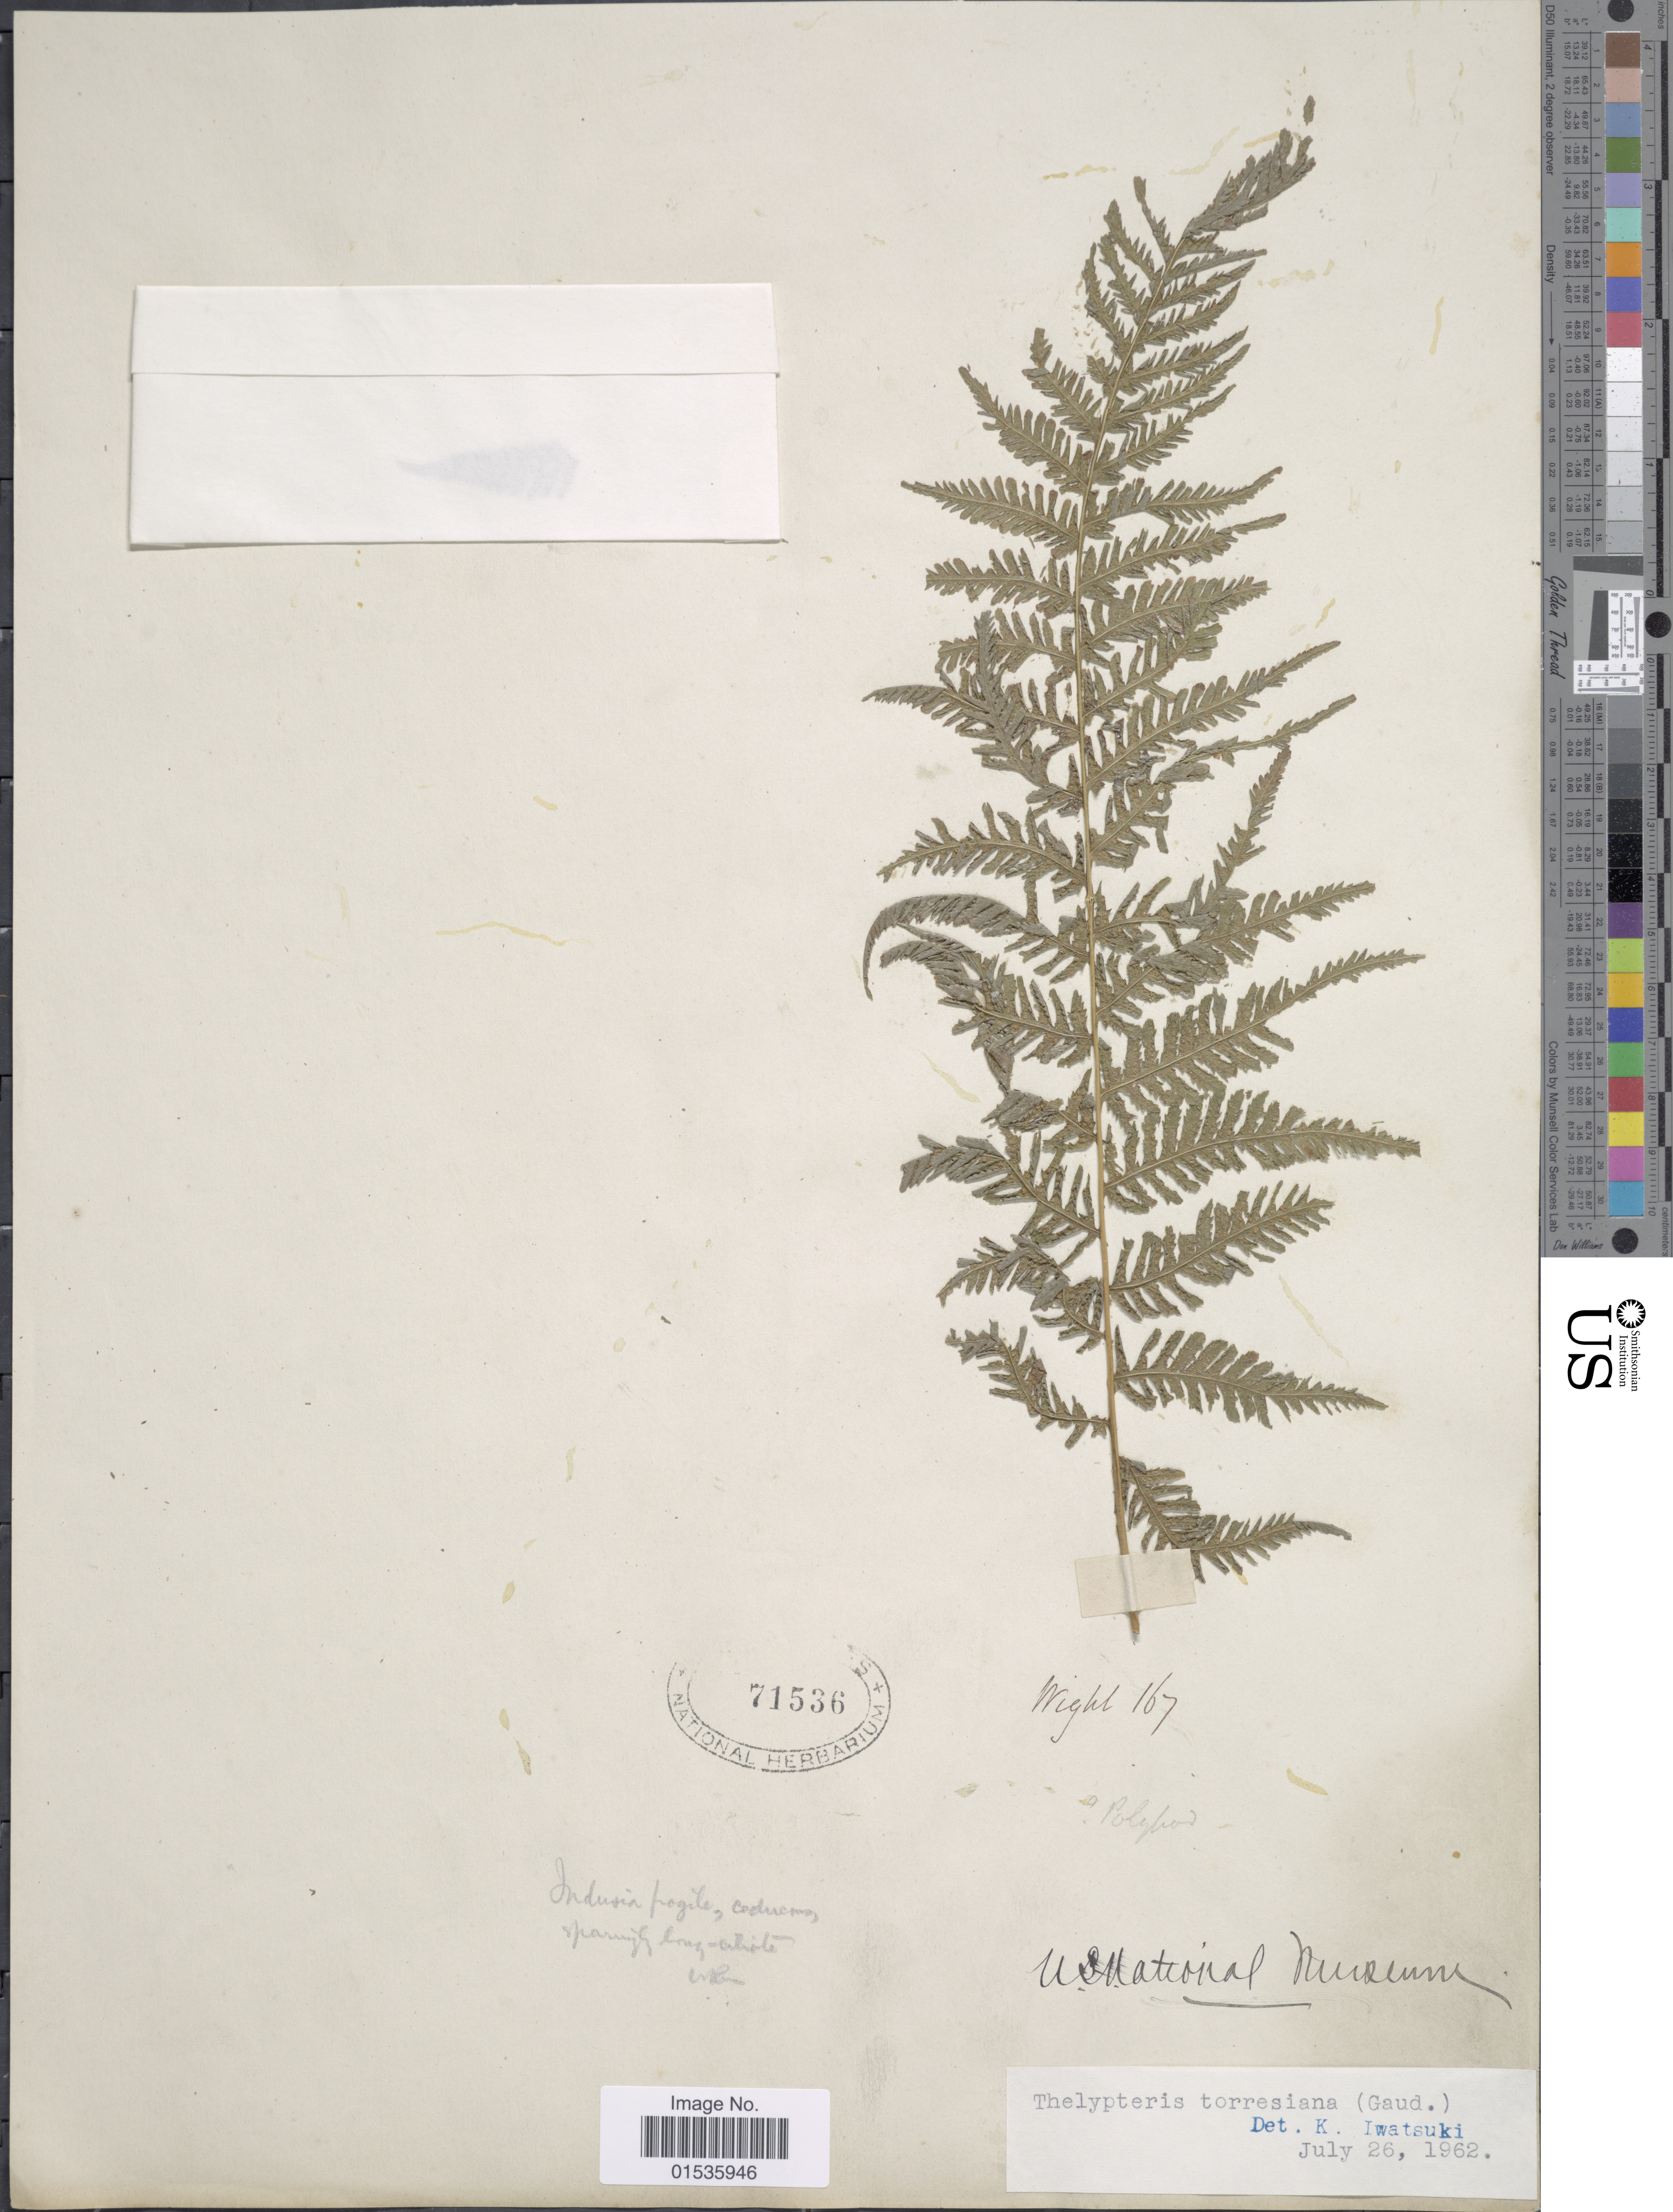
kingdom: Plantae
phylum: Tracheophyta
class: Polypodiopsida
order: Polypodiales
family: Thelypteridaceae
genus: Macrothelypteris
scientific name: Macrothelypteris torresiana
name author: (Gaudich.) Ching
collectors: -- Wight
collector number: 167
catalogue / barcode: US 71536